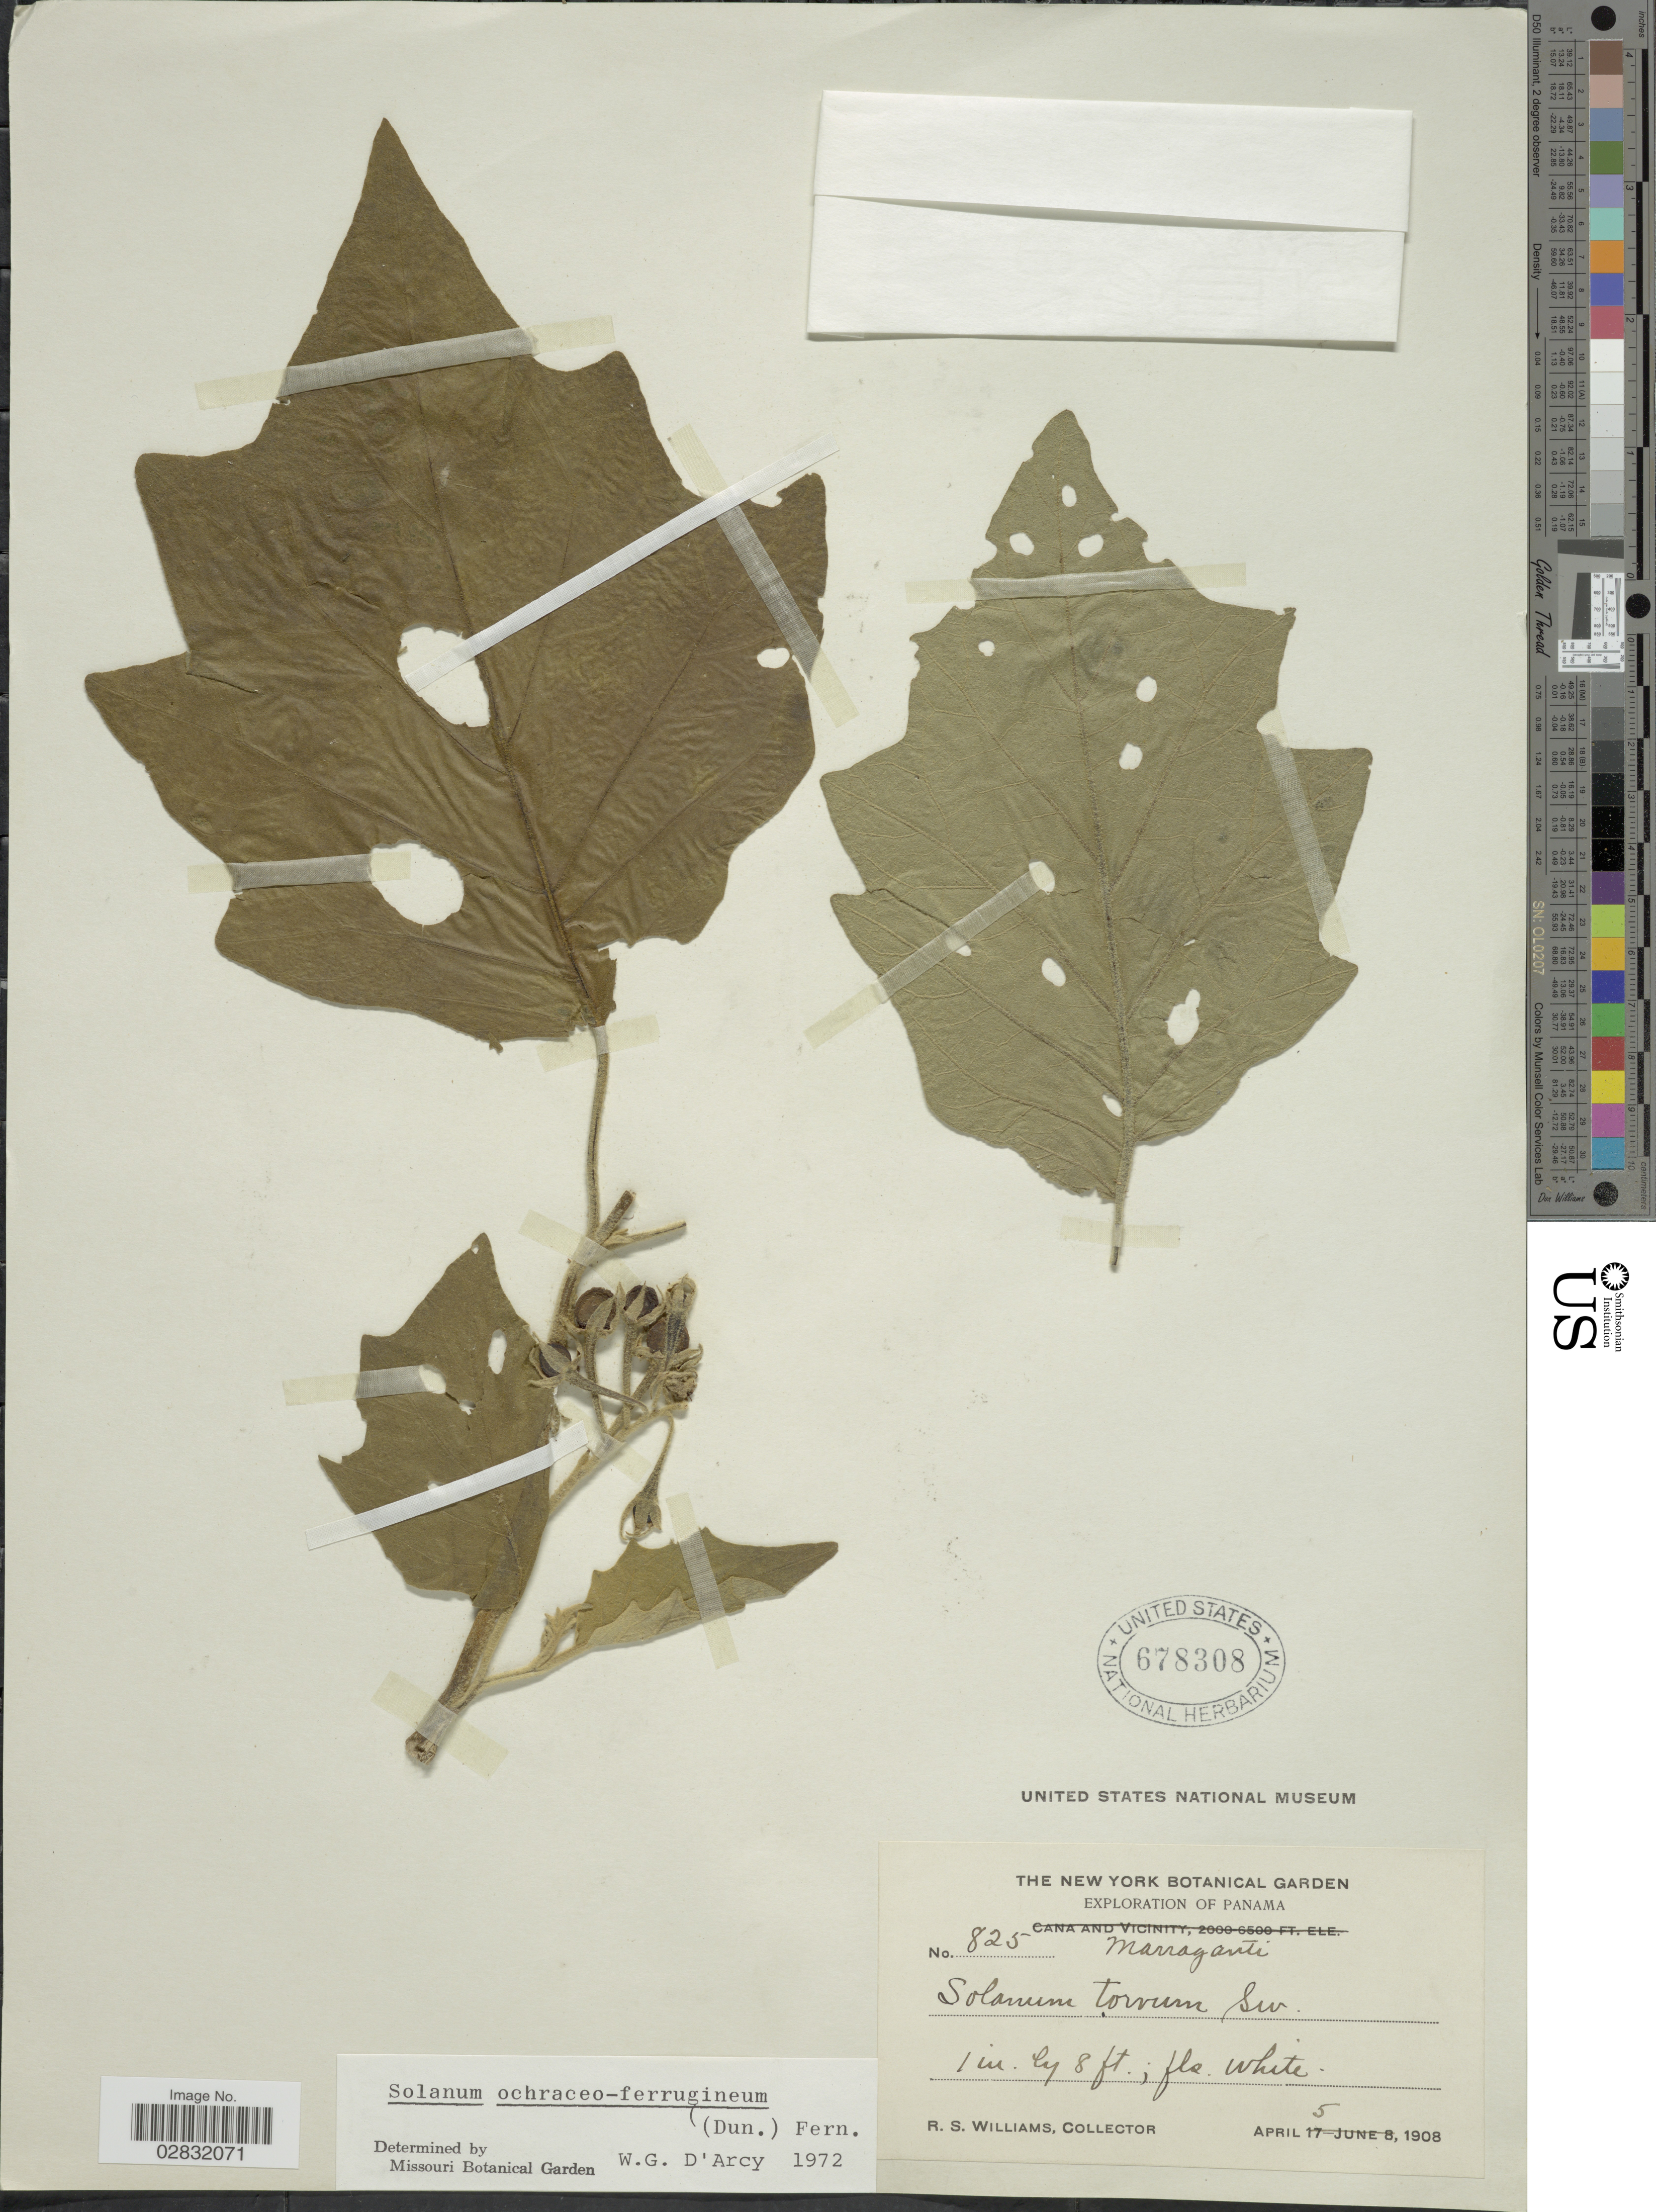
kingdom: Plantae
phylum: Tracheophyta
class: Magnoliopsida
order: Solanales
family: Solanaceae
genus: Solanum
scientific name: Solanum ochraceo-ferrugineum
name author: (Dunal) Fernald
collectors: R. S. Williams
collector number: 825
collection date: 1908-04-05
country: Panama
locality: Marraganti.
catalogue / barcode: US 678308